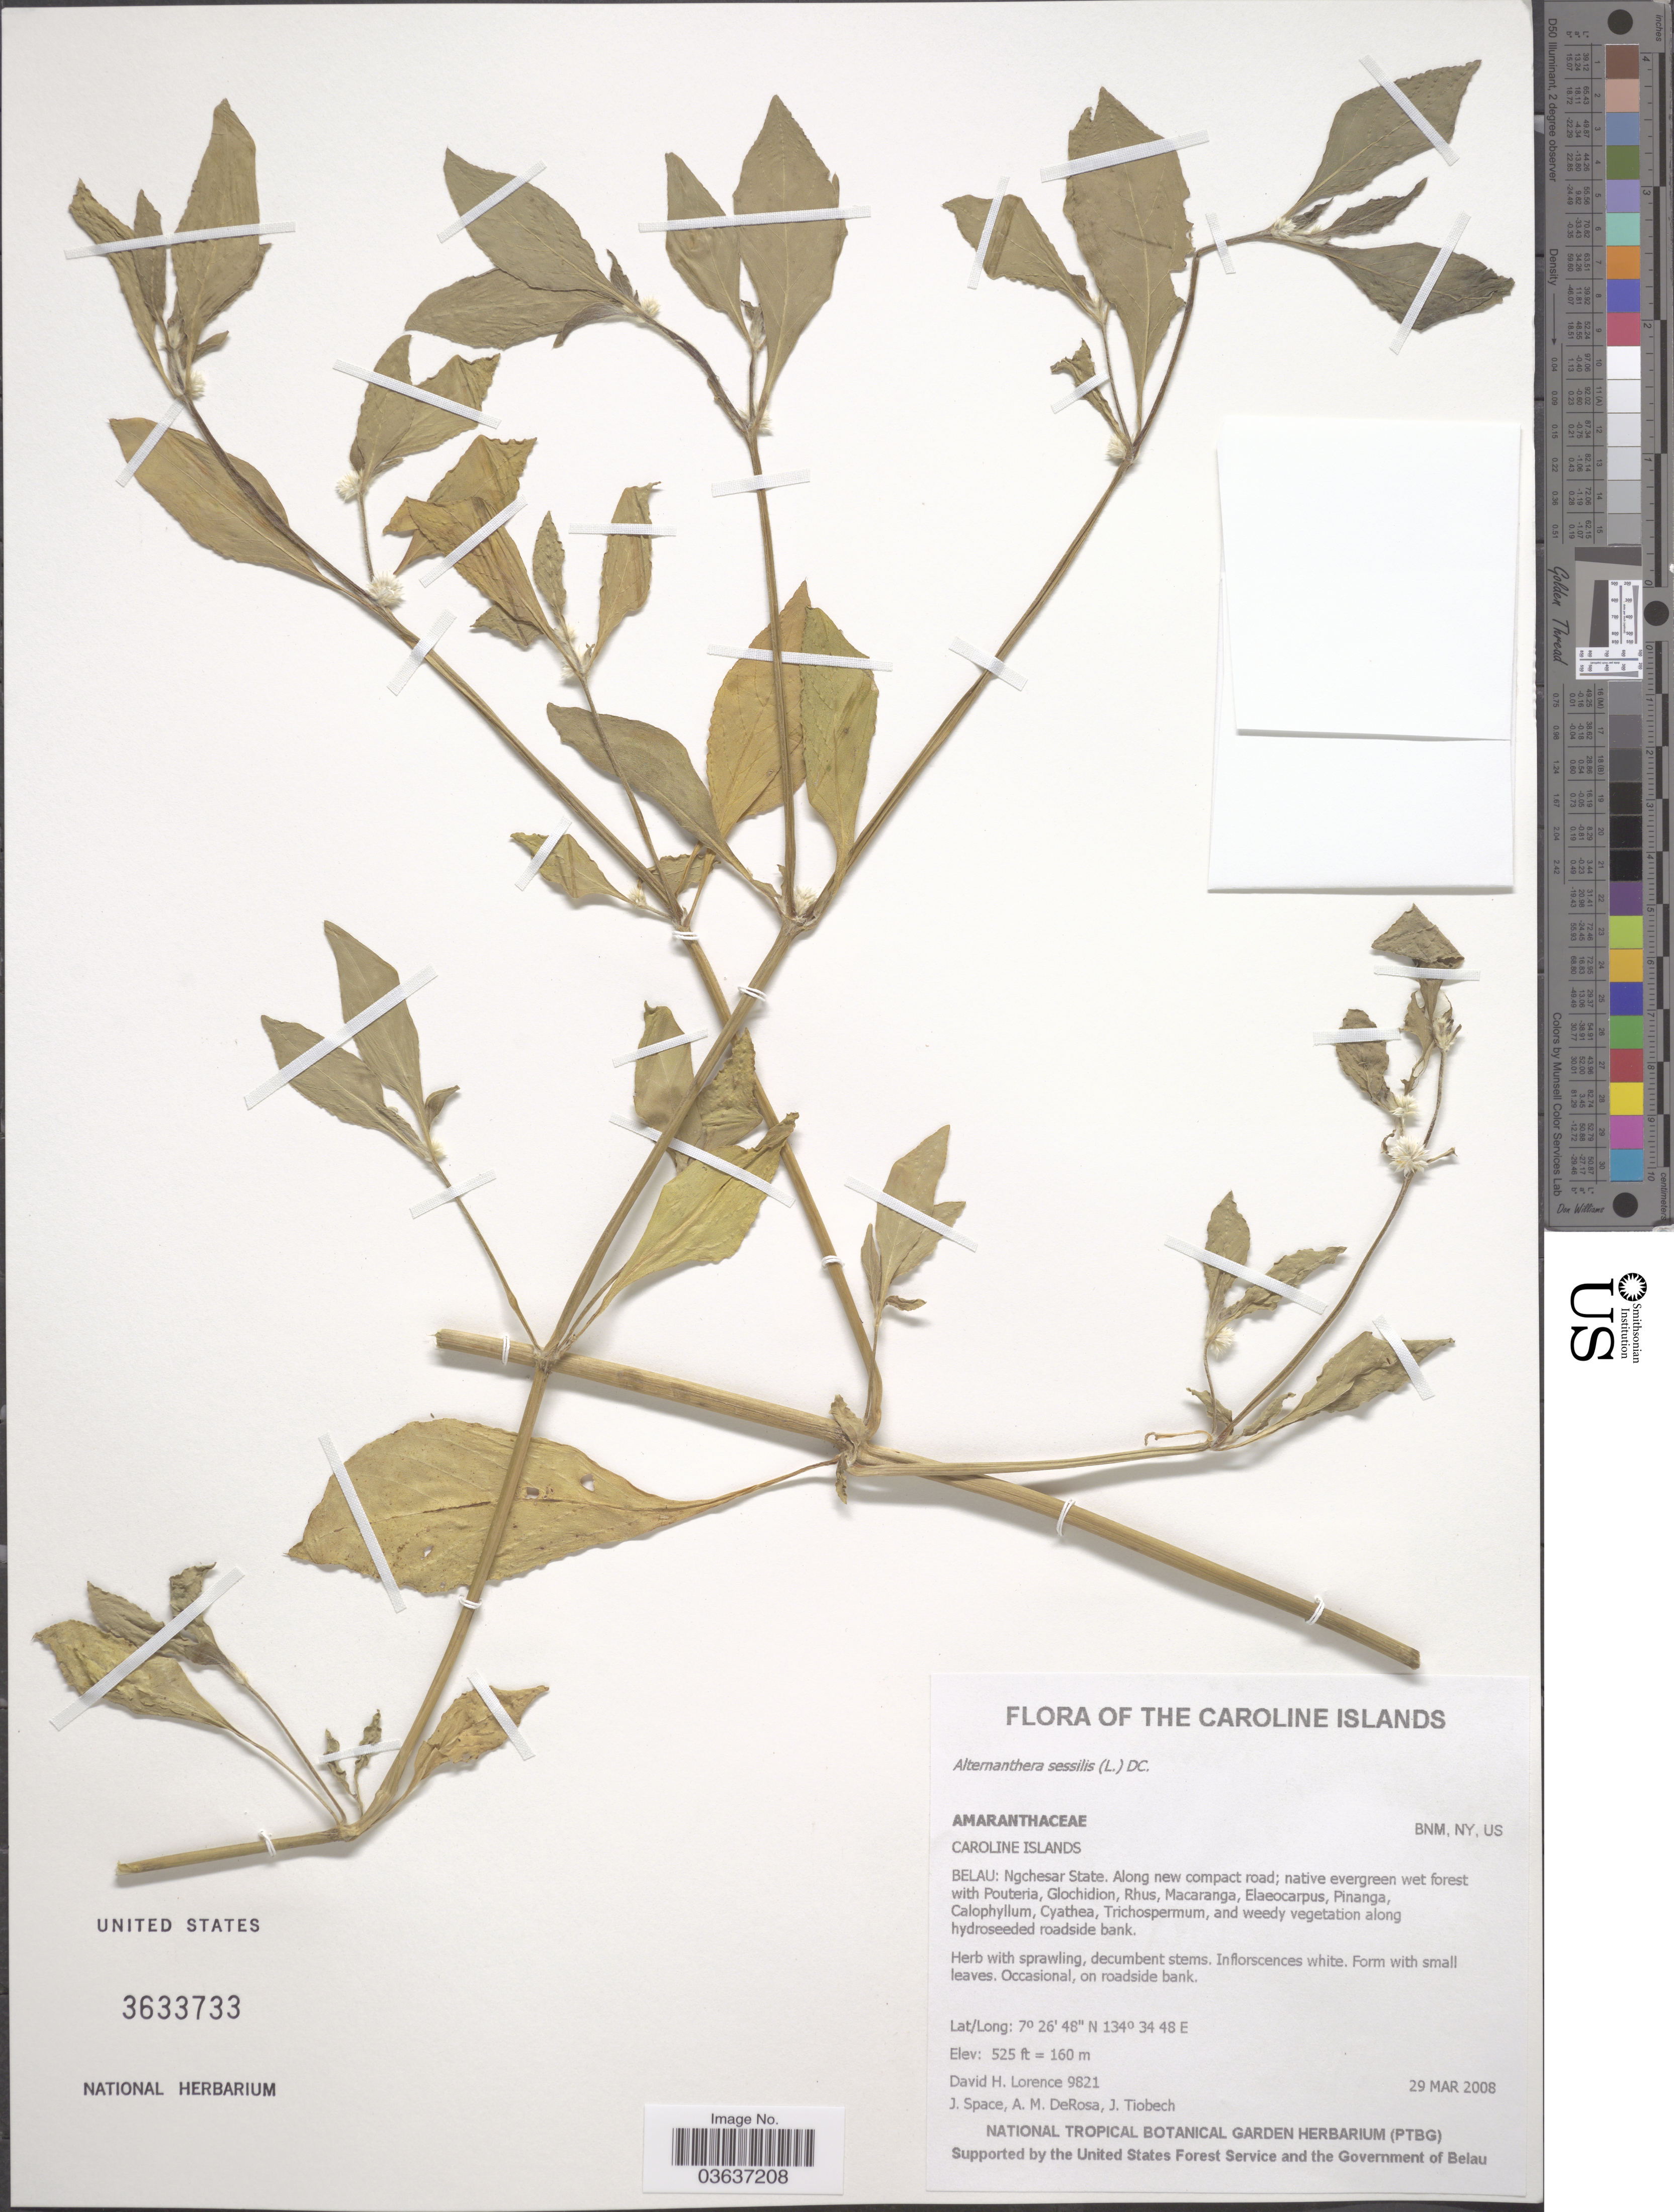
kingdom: Plantae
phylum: Tracheophyta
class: Magnoliopsida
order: Caryophyllales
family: Amaranthaceae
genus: Alternanthera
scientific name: Alternanthera sessilis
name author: (L.) DC.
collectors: D. Lorence, J. Space, A. DeRosa & J. Tiobech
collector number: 9821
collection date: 2008-03-29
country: Palau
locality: The Caroline Islands. Ngchesar State. Along new compact road.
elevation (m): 160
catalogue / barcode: US 3633733